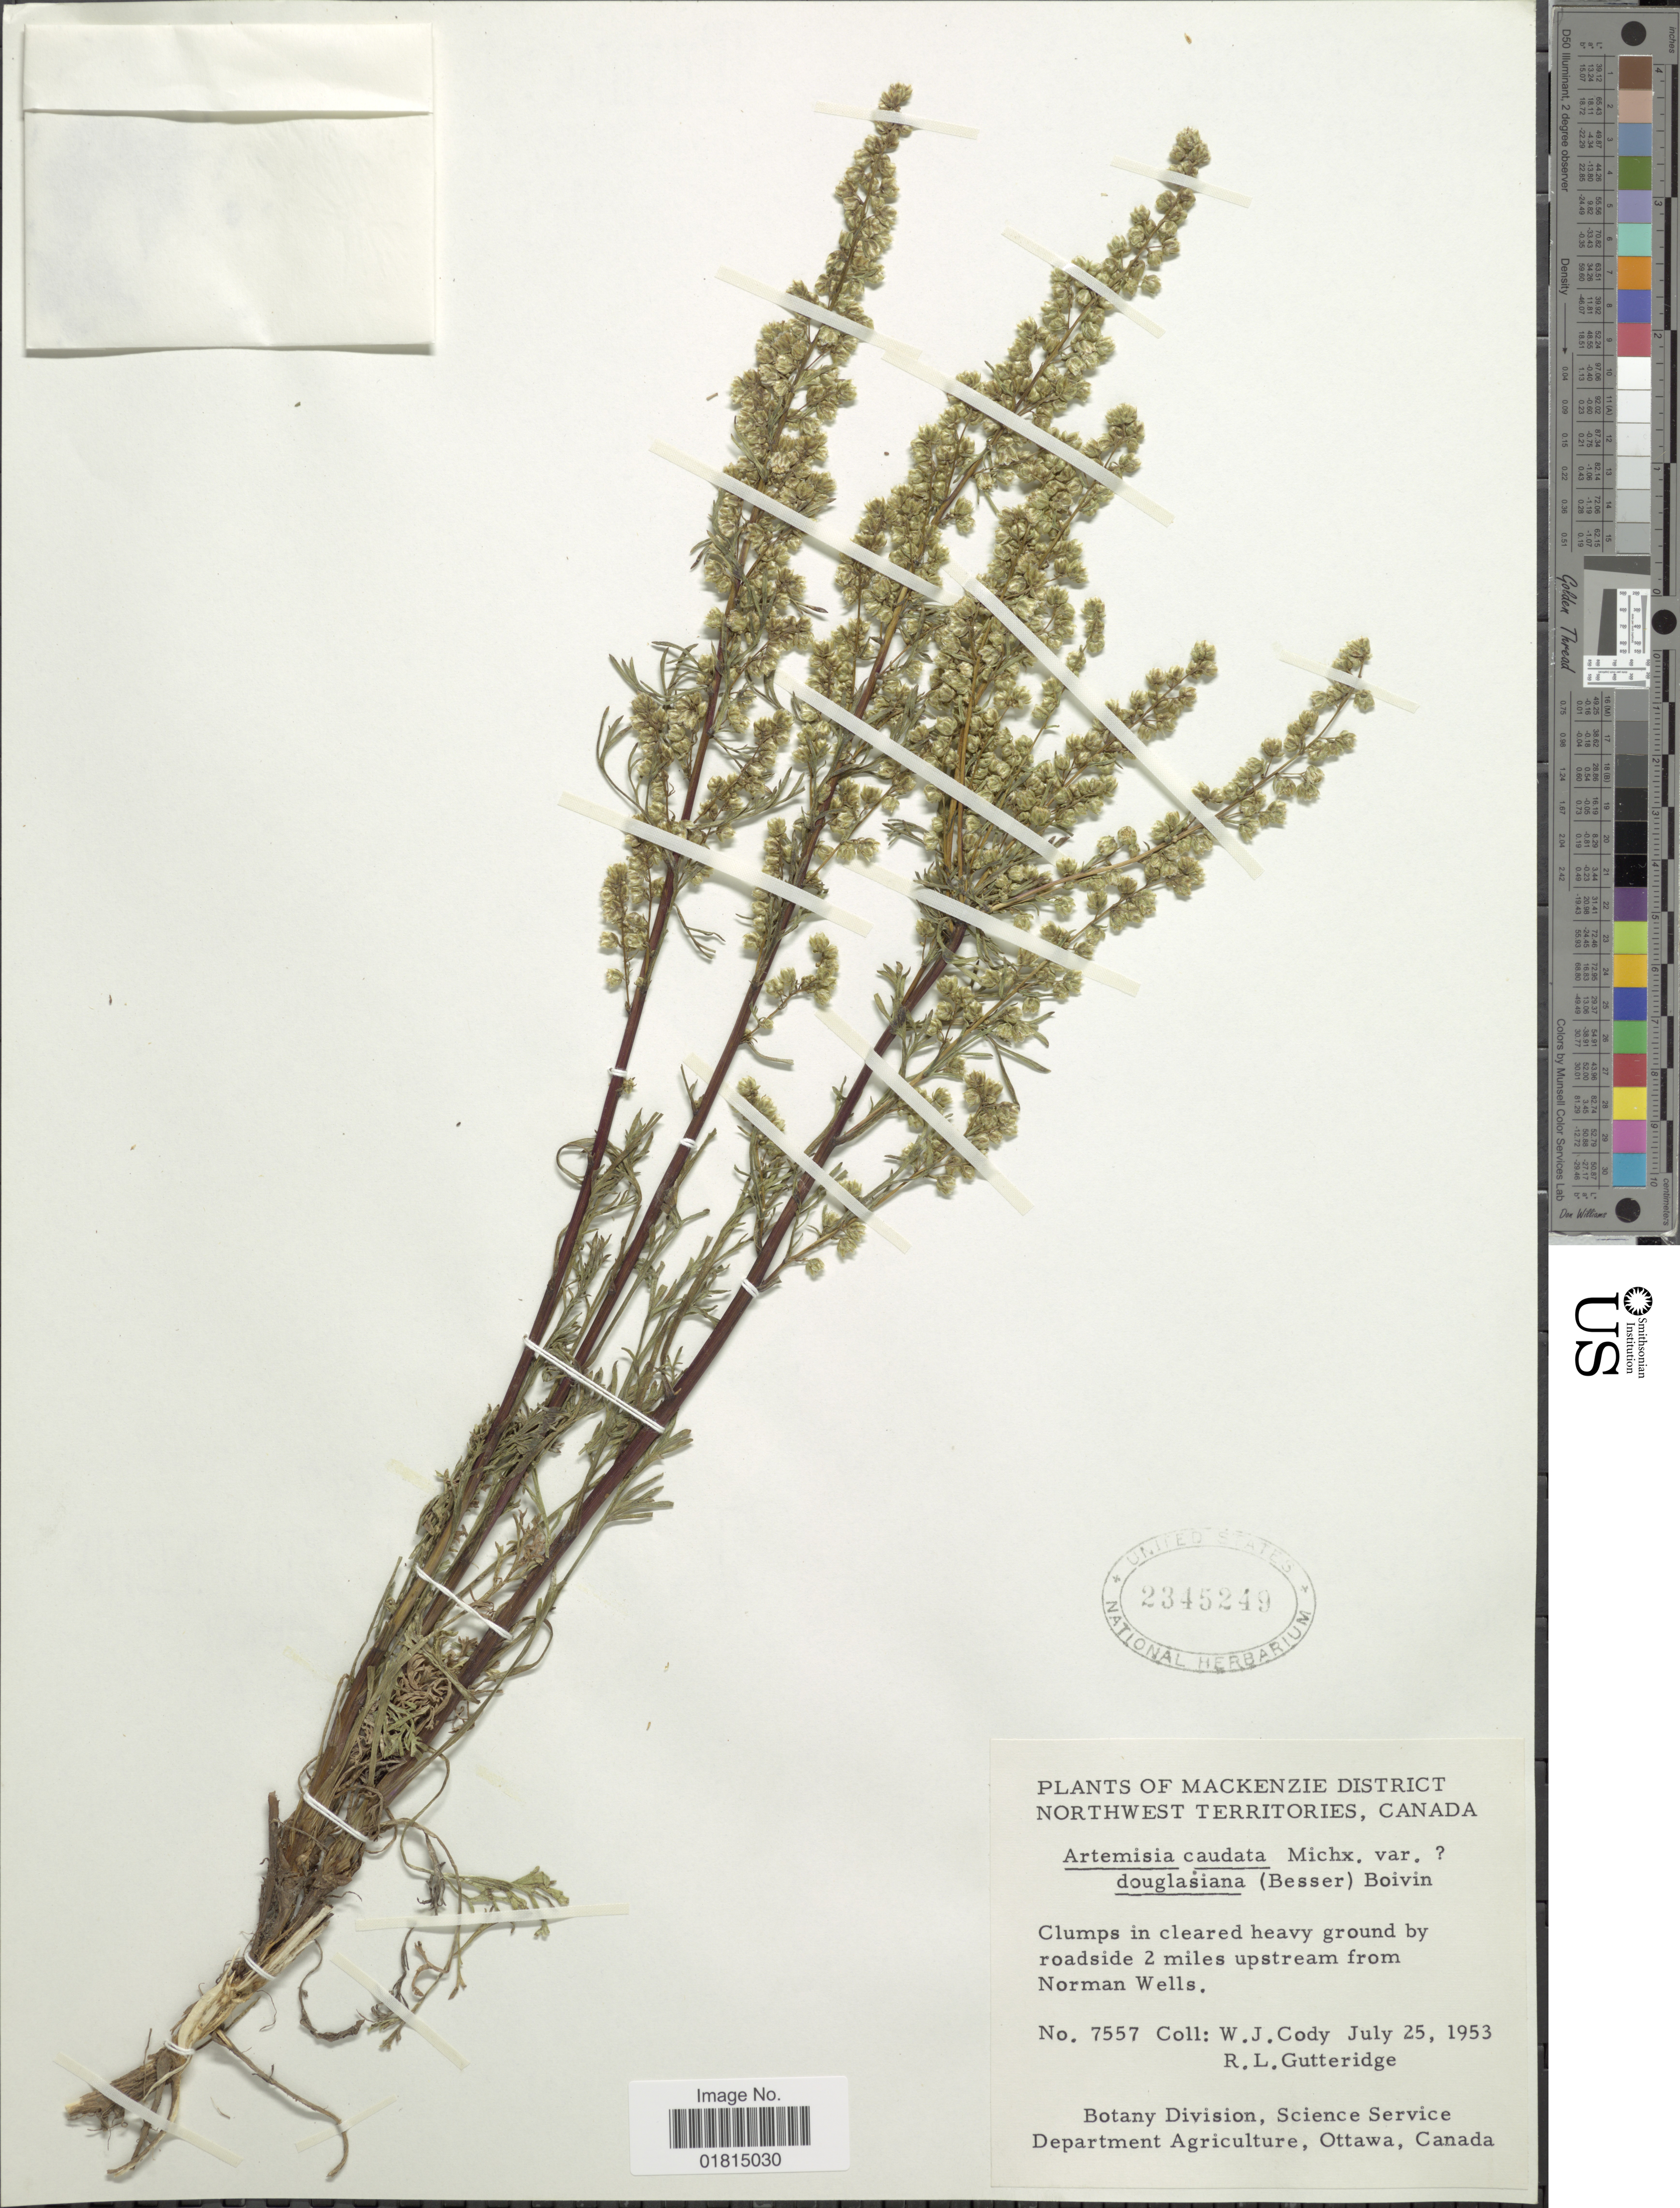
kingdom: Plantae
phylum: Tracheophyta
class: Magnoliopsida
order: Asterales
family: Asteraceae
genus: Artemisia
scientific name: Artemisia caudata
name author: Michx.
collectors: W. Cody & R. Gutteridge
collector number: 7557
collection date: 1953-07-25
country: Canada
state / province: Northwest Territories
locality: Mackenzie District. Clumps in cleared heavy ground by roadside 2 miles upstream from Norman Wells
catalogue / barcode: US 2345249